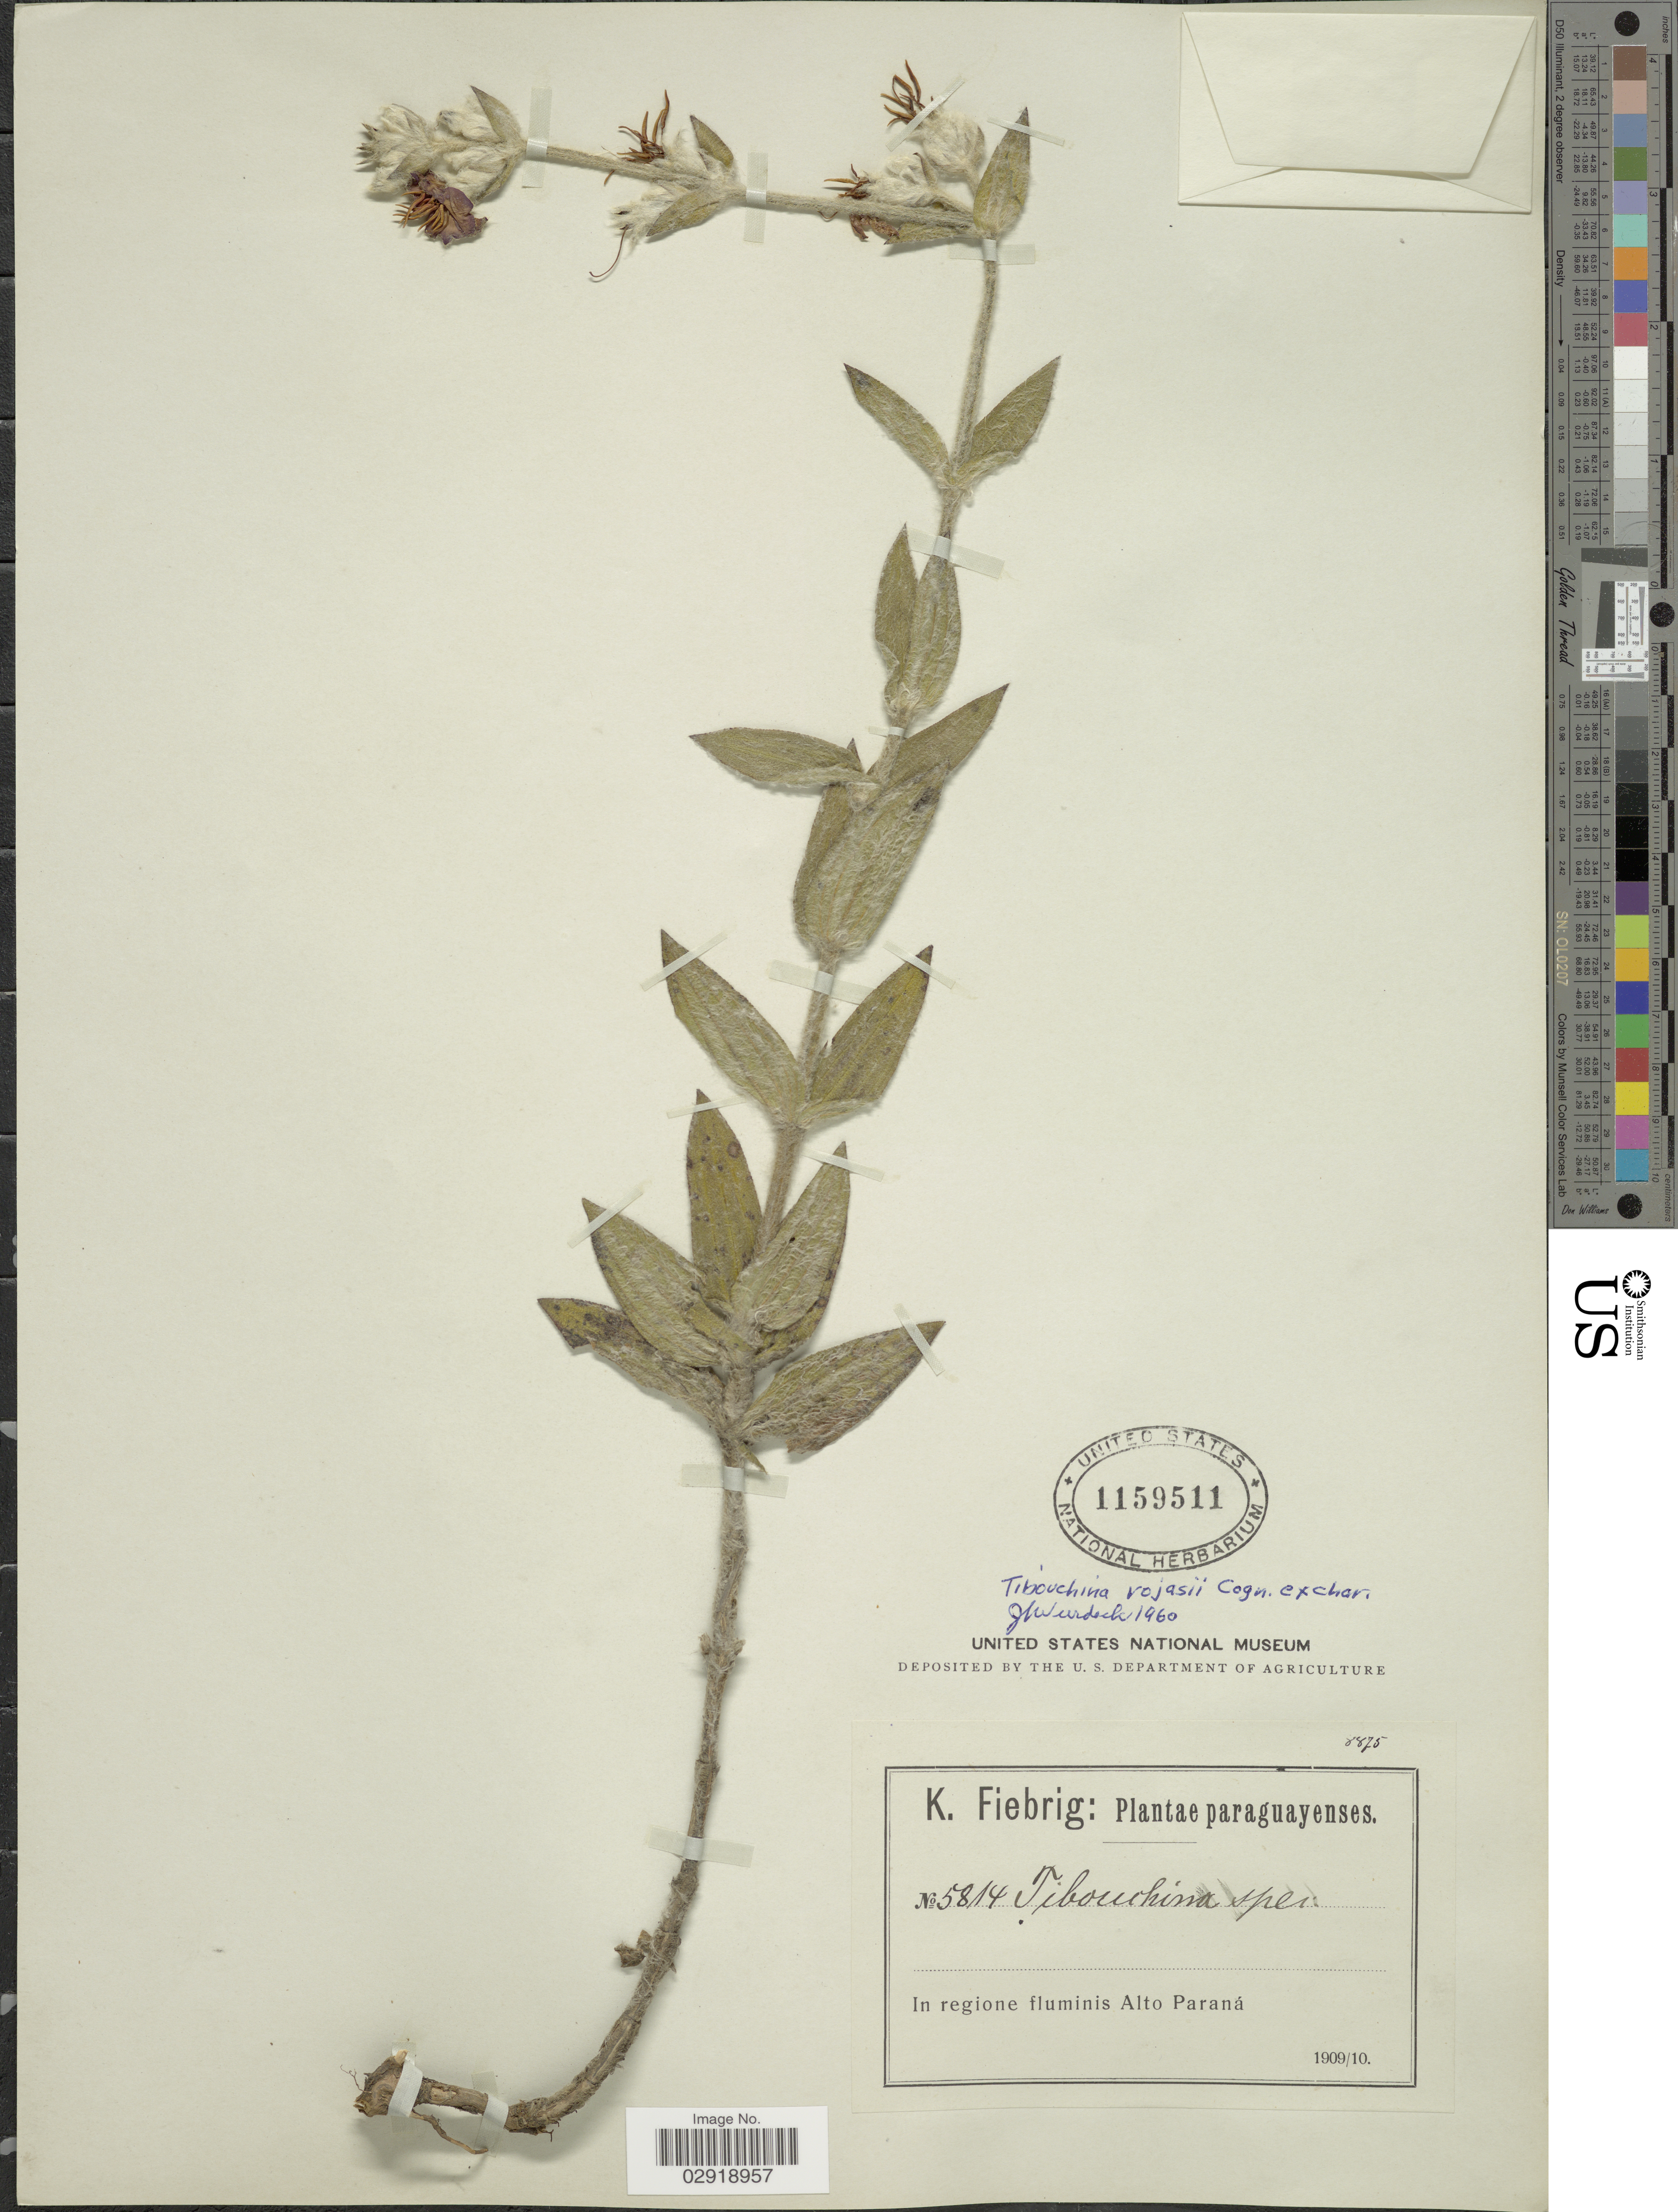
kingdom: Plantae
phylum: Tracheophyta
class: Magnoliopsida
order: Myrtales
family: Melastomataceae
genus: Chaetogastra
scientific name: Chaetogastra rojasii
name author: (Cogn.) P.J.F. Guim. & Michelang.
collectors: K. Fiebrig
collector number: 5814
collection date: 1909/1910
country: Paraguay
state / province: Alto Parana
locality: In regione fluminis Alto Paraná.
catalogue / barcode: US 1159511